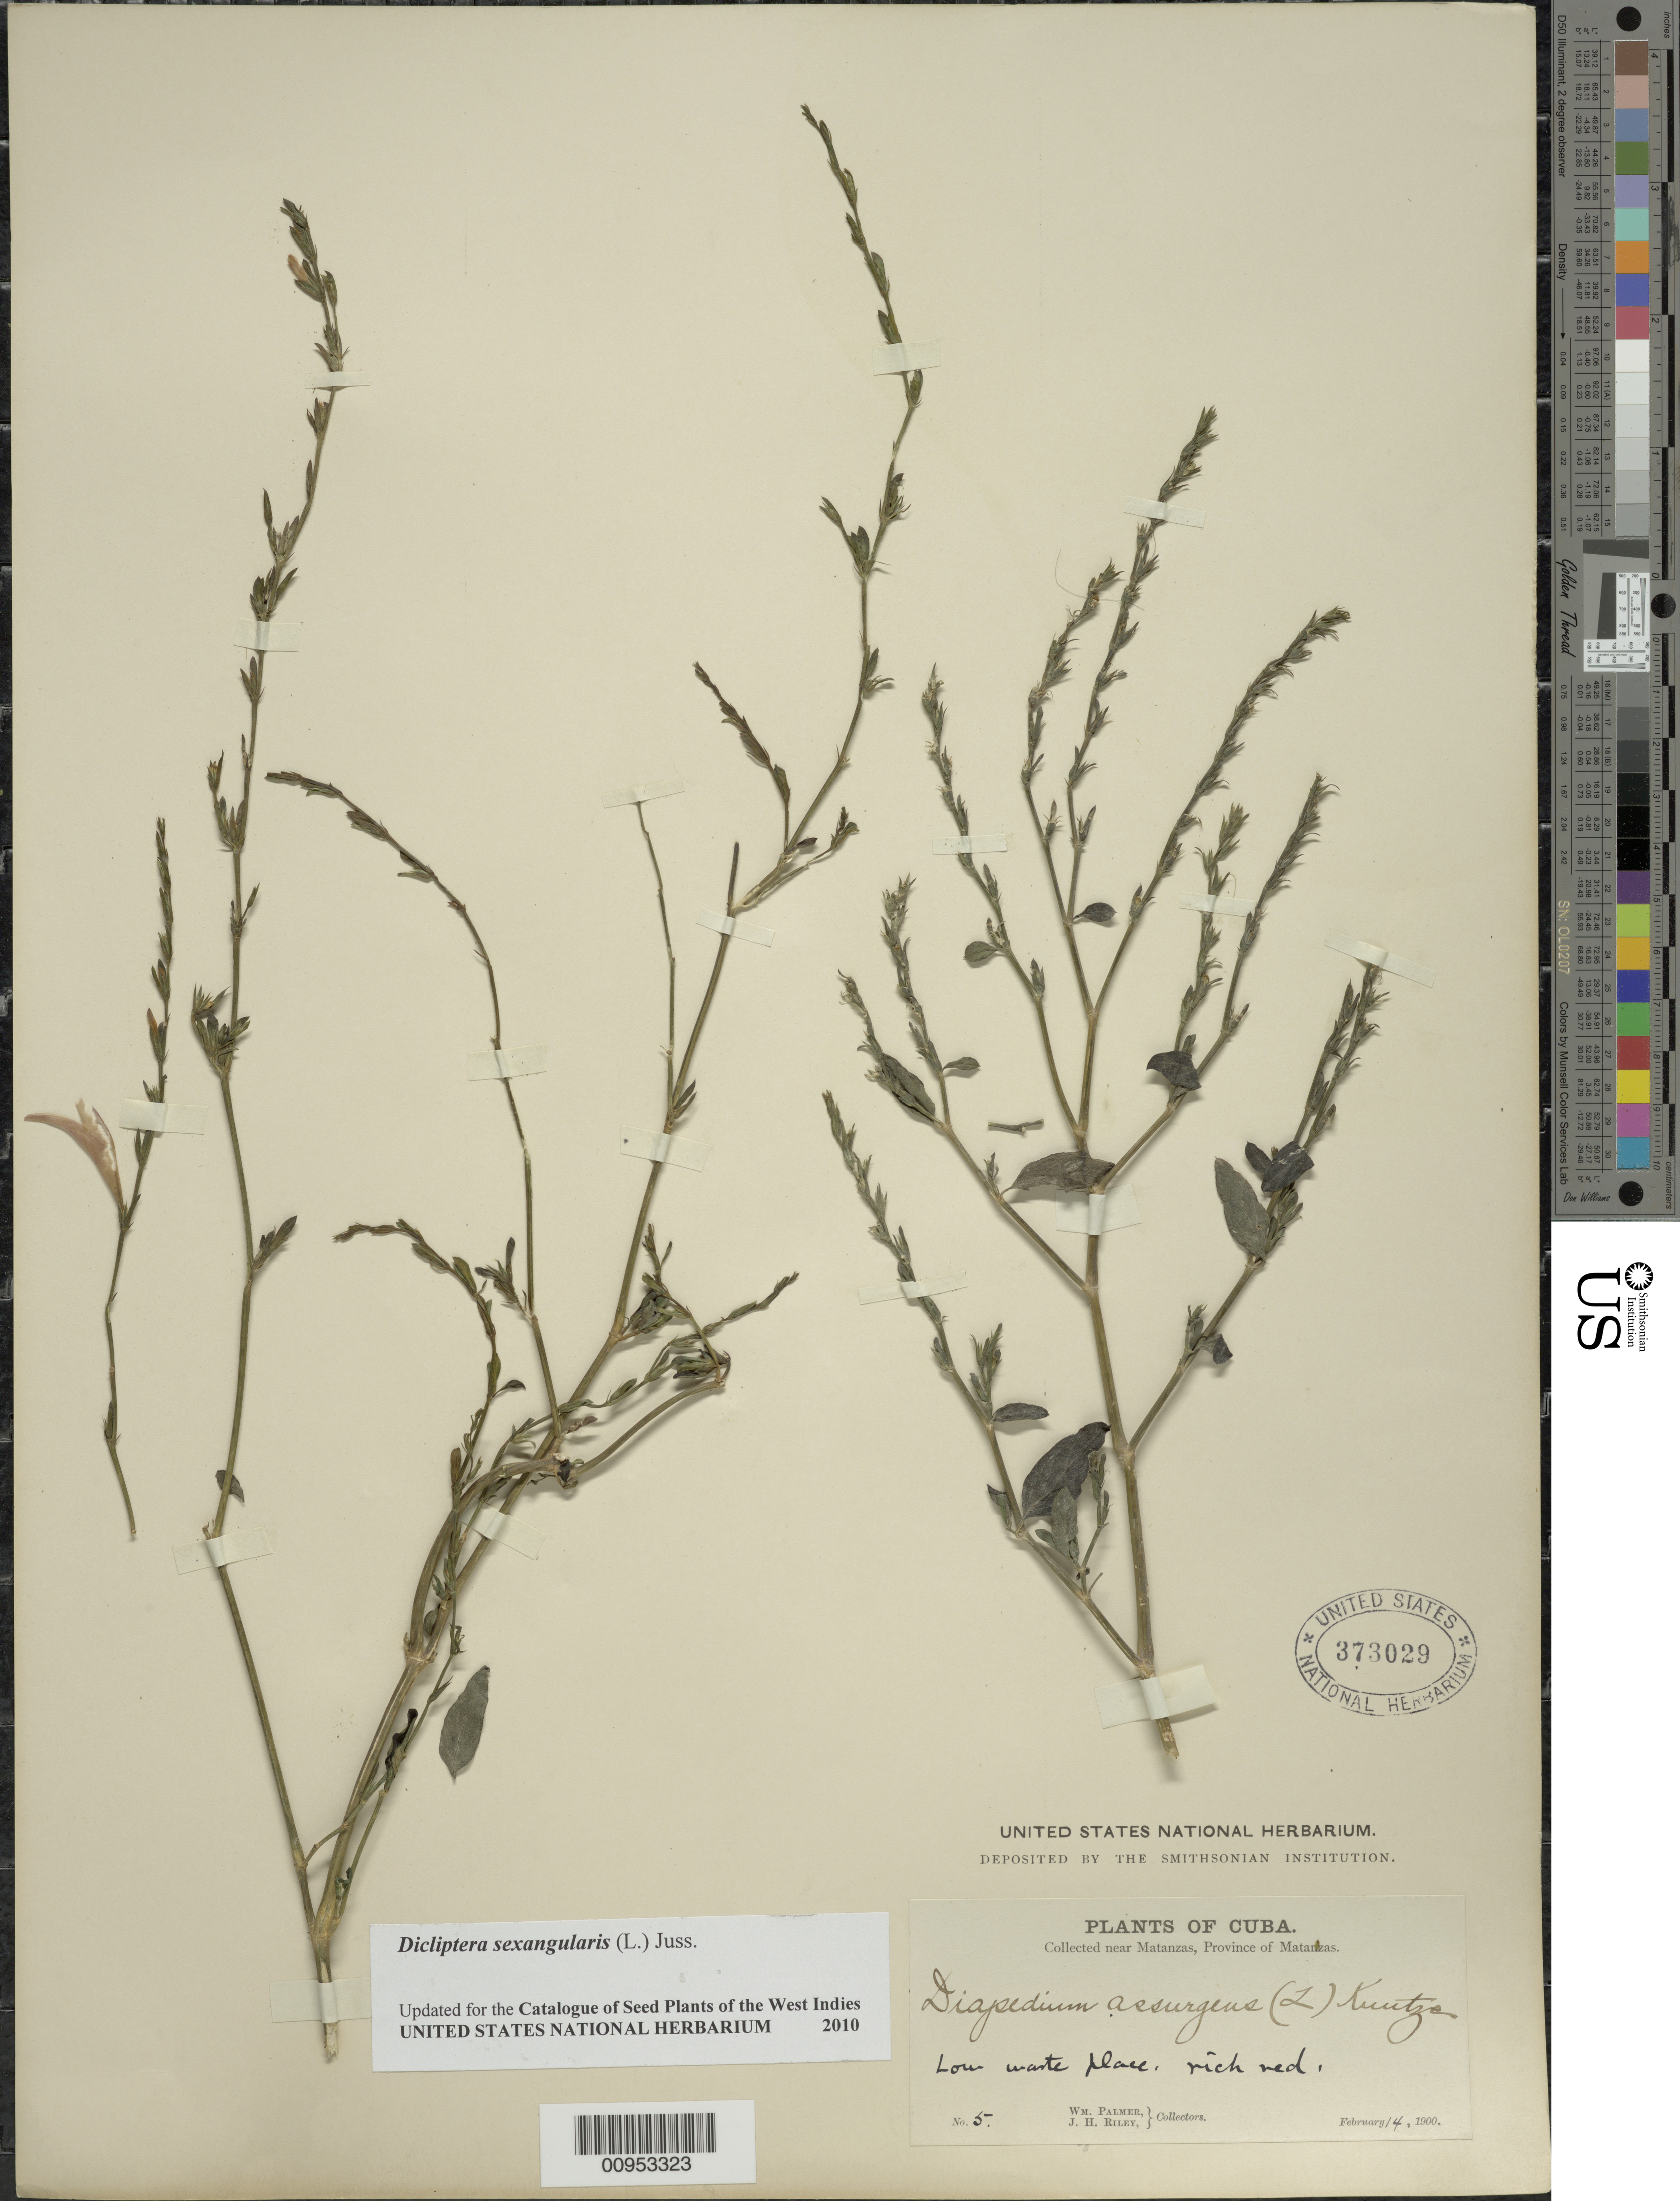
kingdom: Plantae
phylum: Tracheophyta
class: Magnoliopsida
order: Lamiales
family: Acanthaceae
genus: Dicliptera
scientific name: Dicliptera sexangularis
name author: (L.) Juss.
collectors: W. Palmer & J. H. Riley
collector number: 5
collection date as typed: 14 Feb 1900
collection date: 1900-03-14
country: Cuba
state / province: Matanzas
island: Cuba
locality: Matanzas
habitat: Low waste place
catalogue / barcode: US 373029